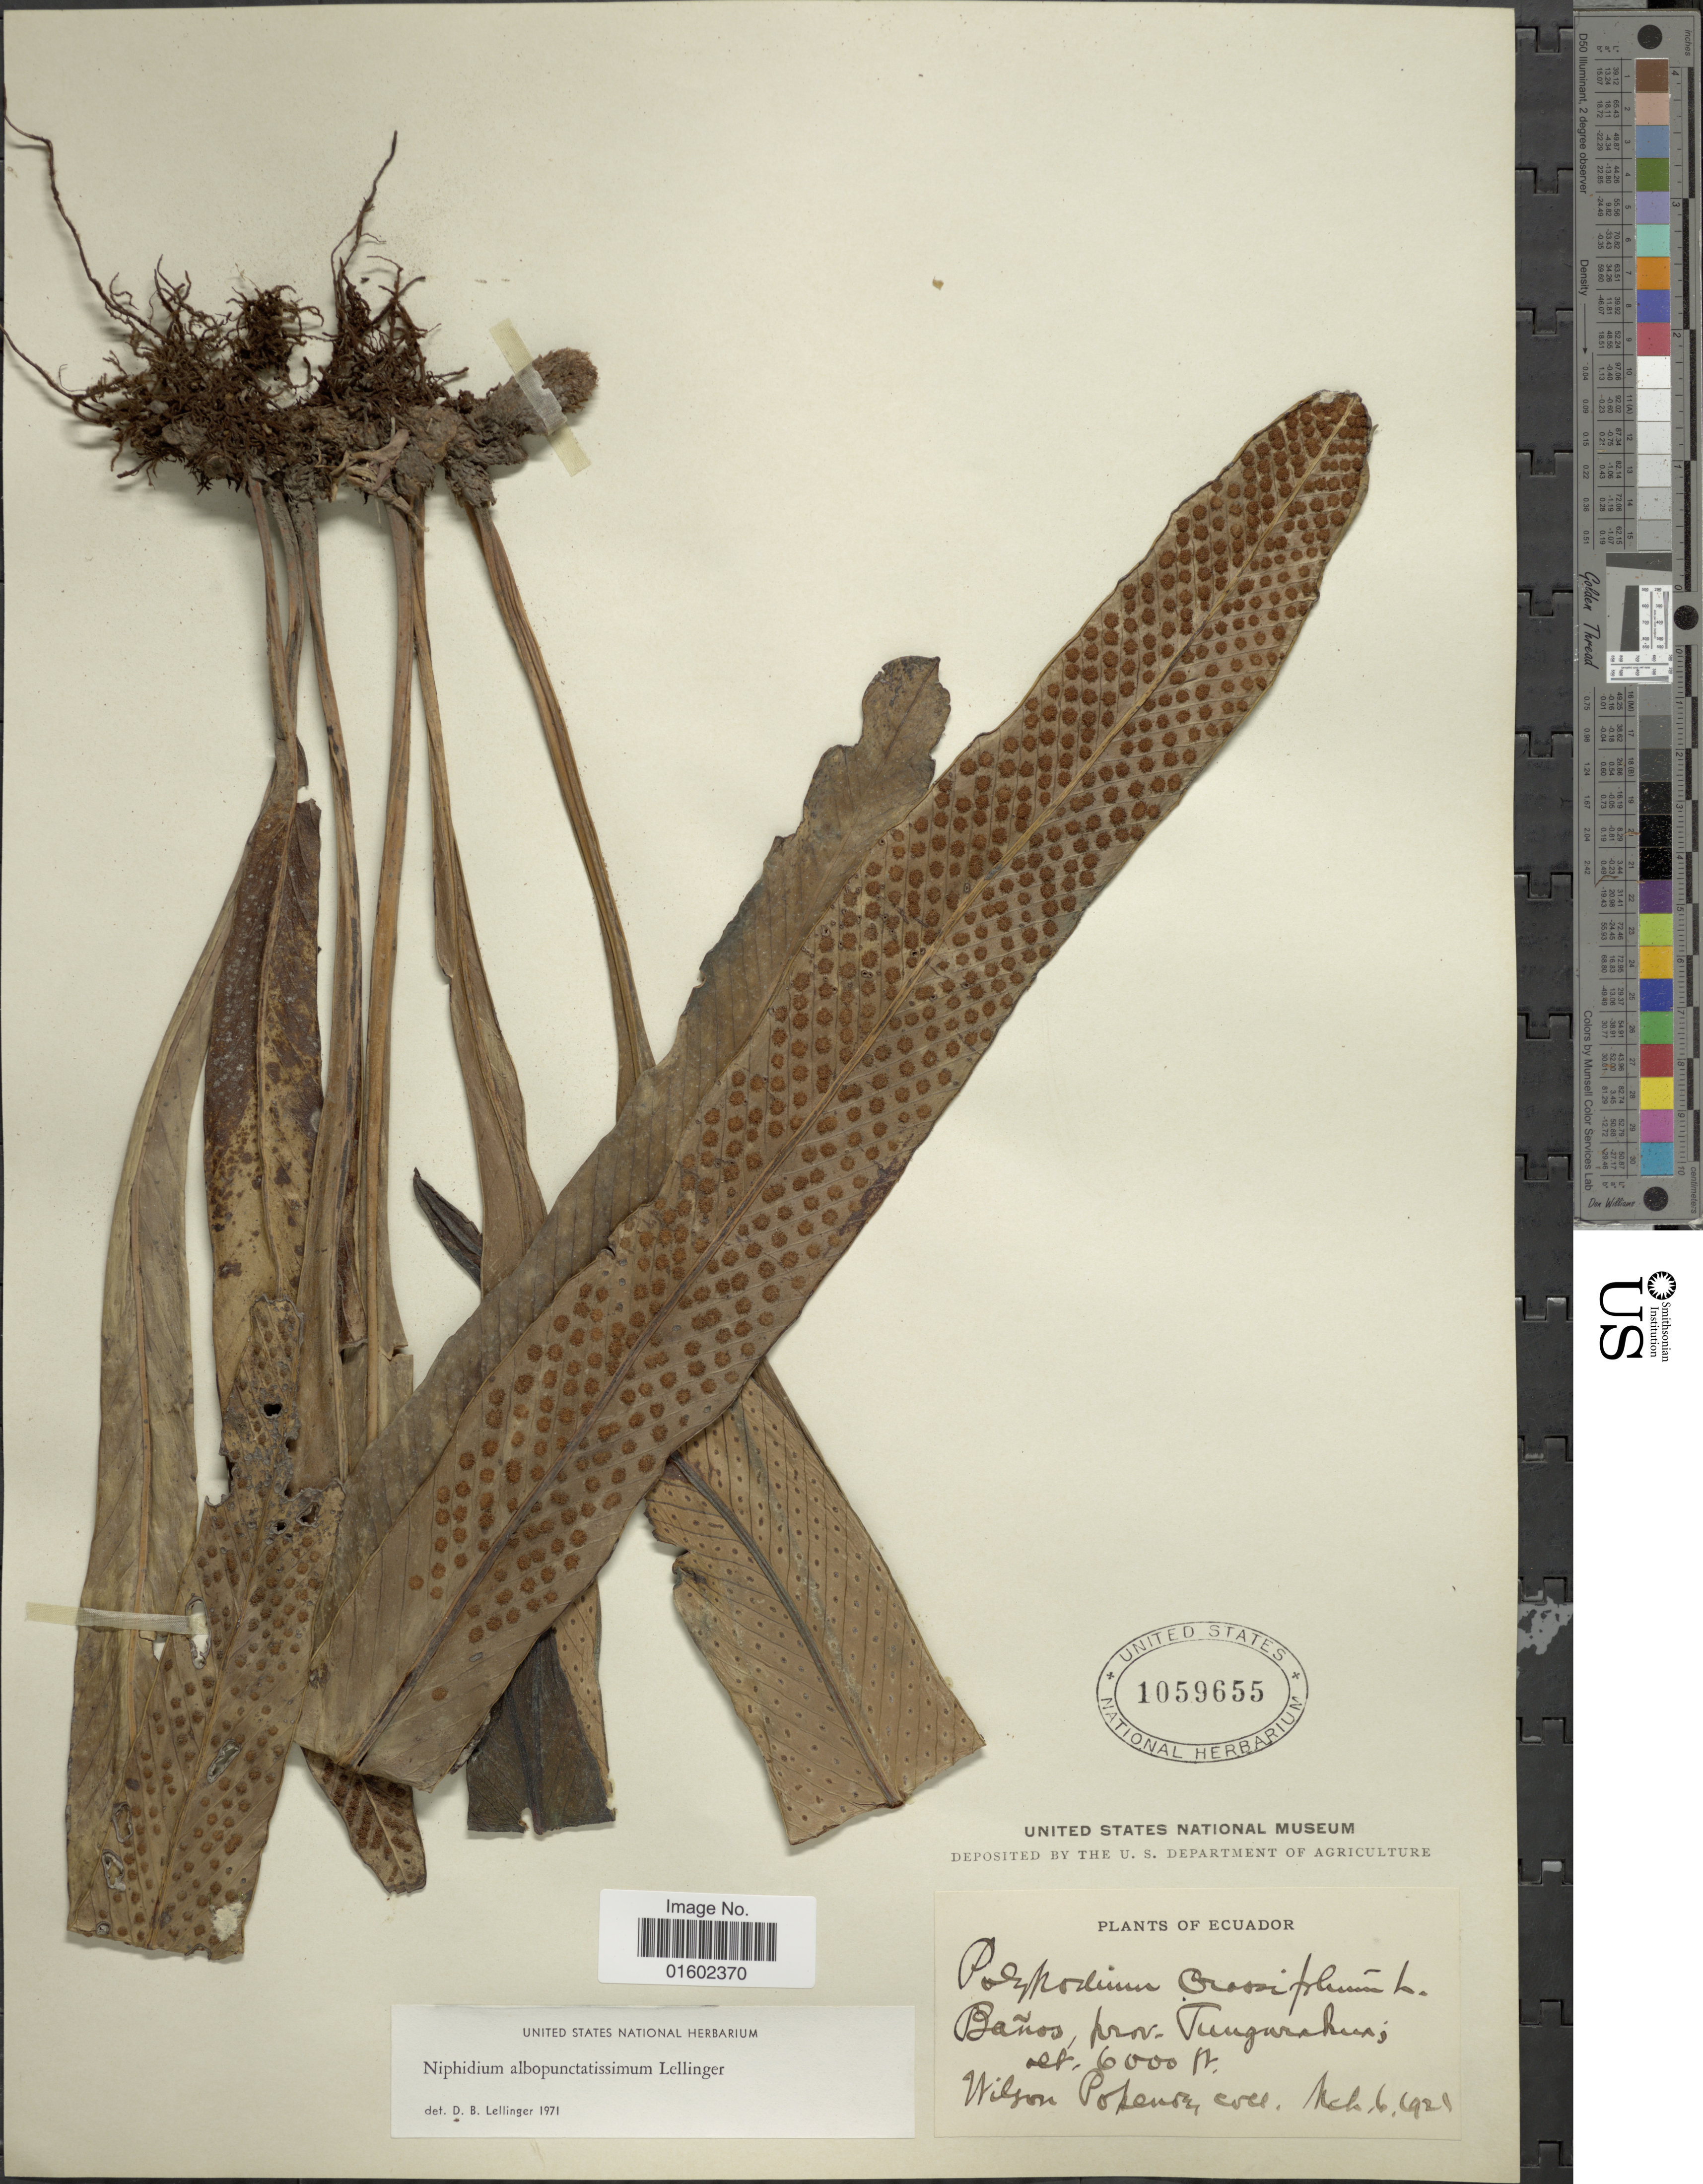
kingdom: Plantae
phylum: Tracheophyta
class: Polypodiopsida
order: Polypodiales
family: Polypodiaceae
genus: Niphidium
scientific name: Niphidium albopunctatissimum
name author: Lellinger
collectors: W. Popenoe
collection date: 1921-03-06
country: Ecuador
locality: Baños, Prov. Tungarahua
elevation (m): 1829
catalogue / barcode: US 1059655